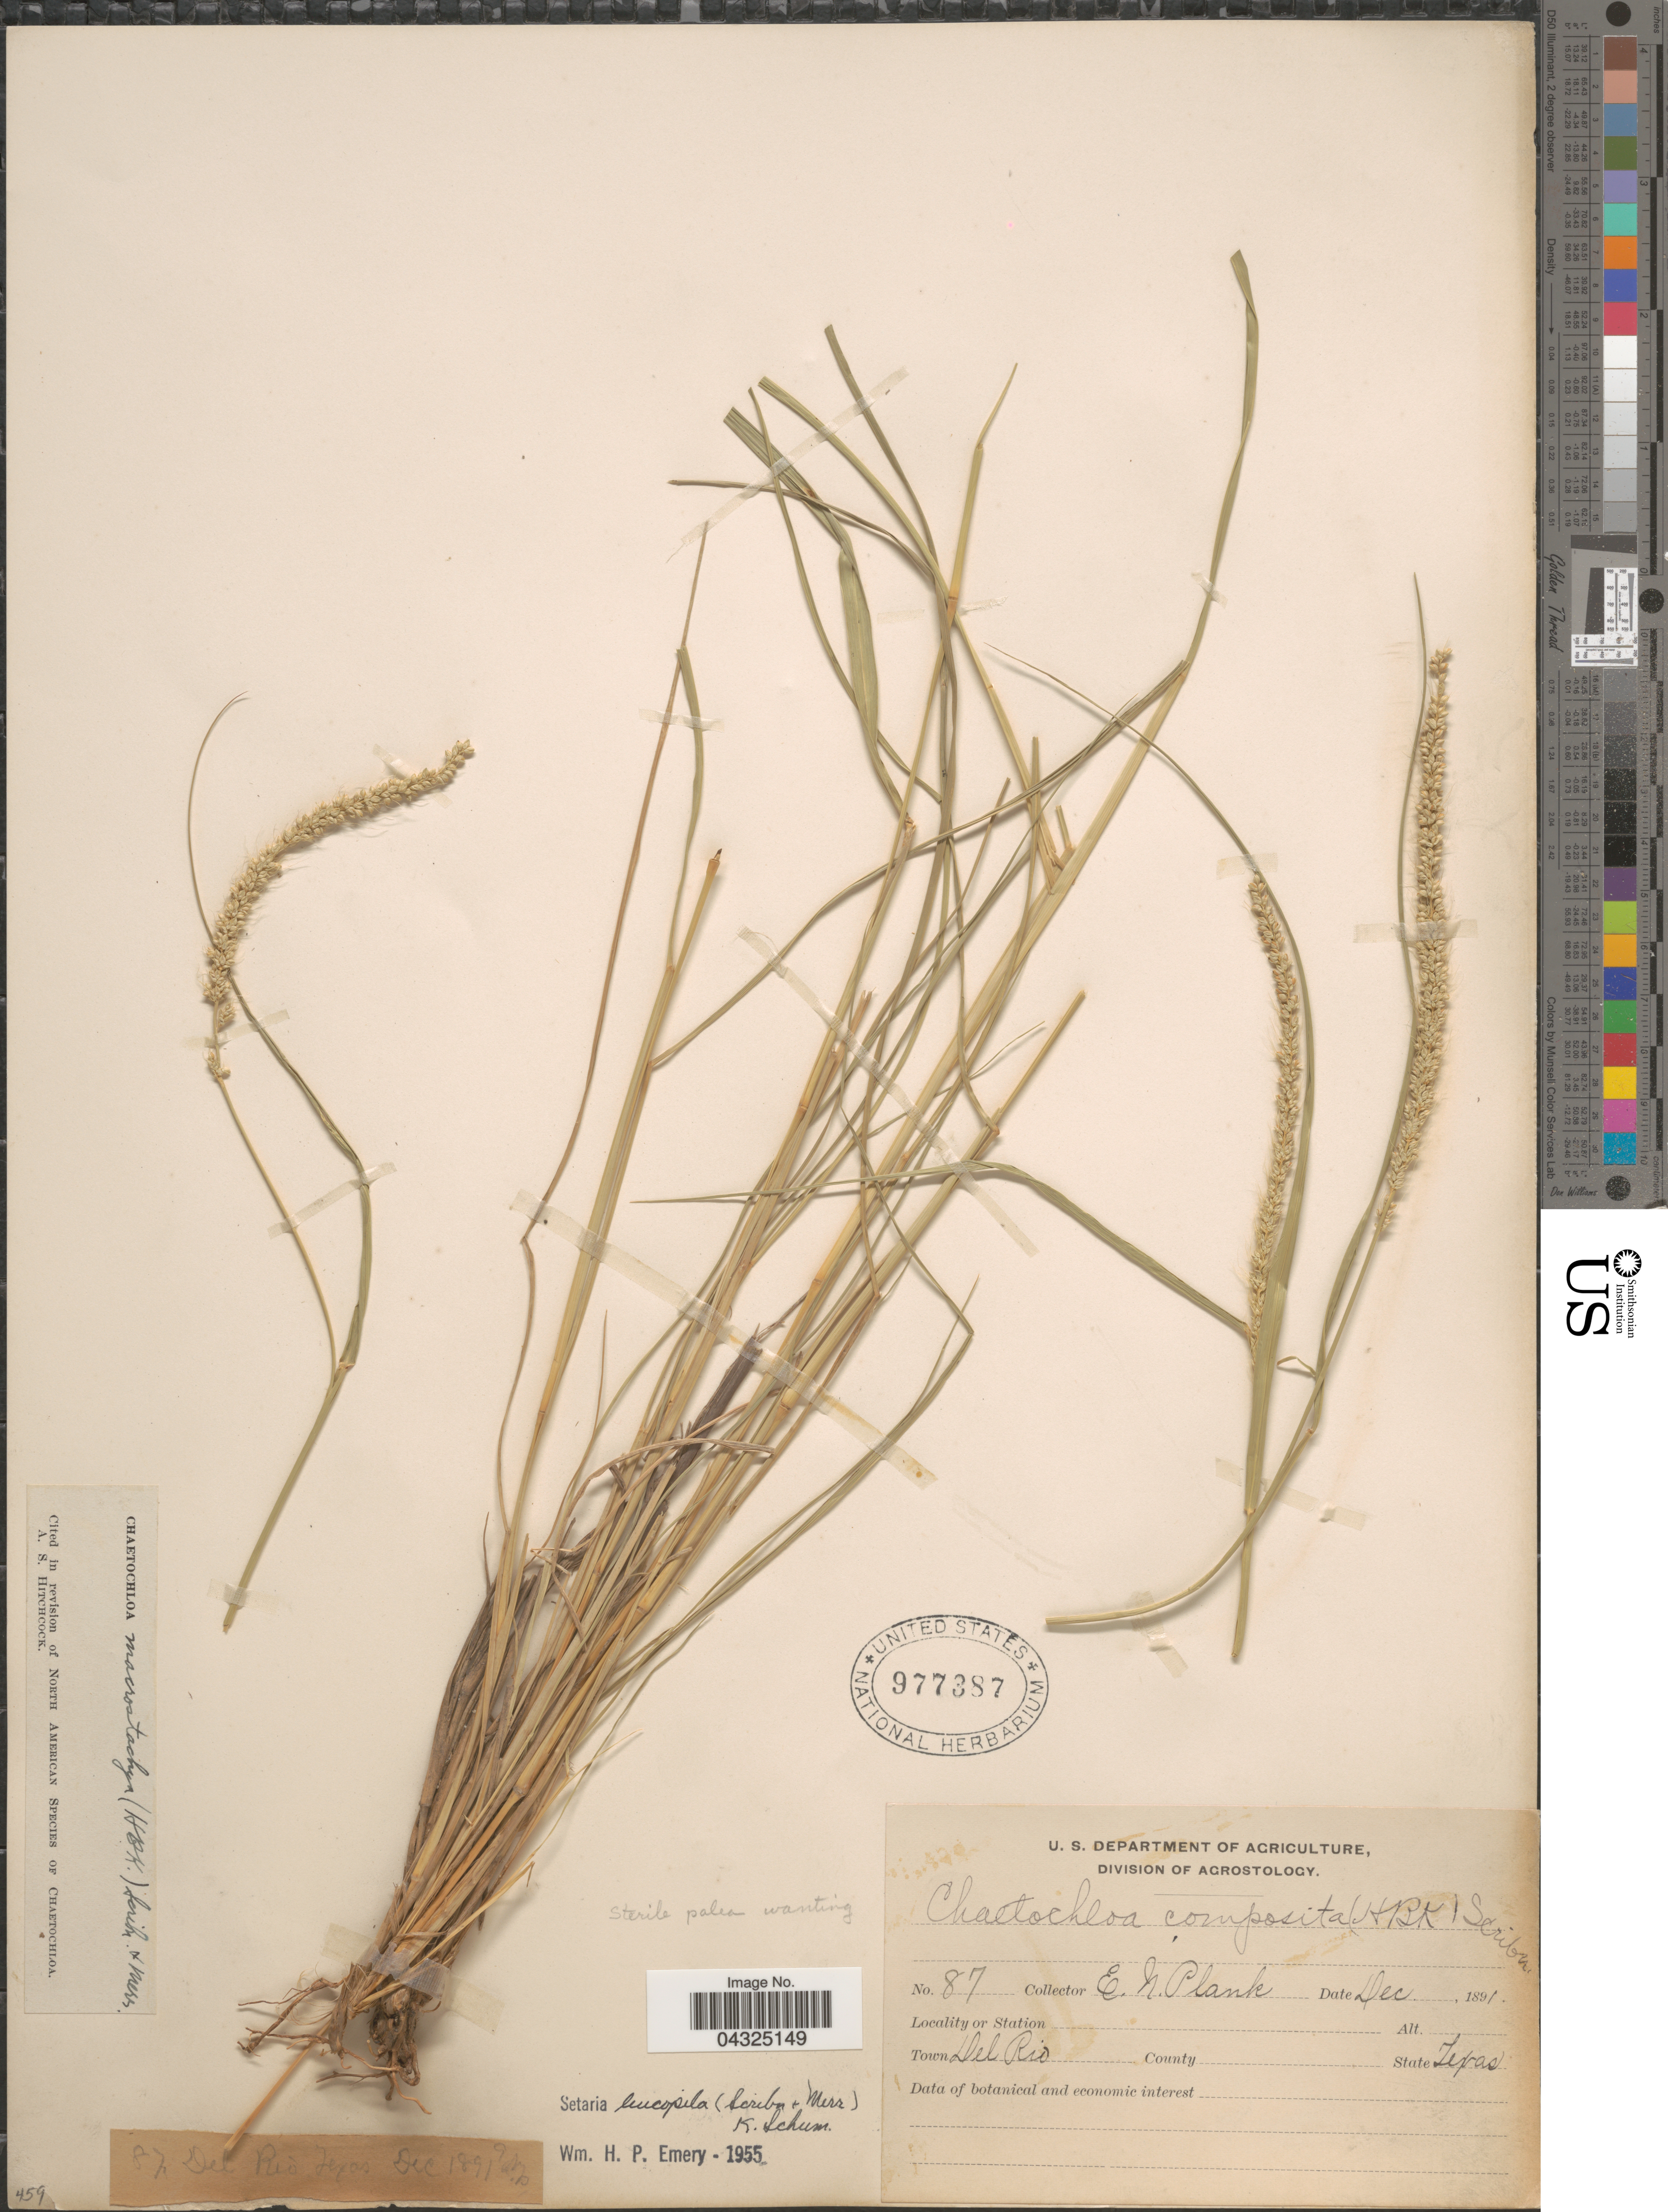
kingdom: Plantae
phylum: Tracheophyta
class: Liliopsida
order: Poales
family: Poaceae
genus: Setaria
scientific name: Setaria leucopila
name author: (Scribn. & Merr.) K. Schum.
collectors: E. Plank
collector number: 87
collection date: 1891-12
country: United States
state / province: Texas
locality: Town Del Rio.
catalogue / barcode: US 977387